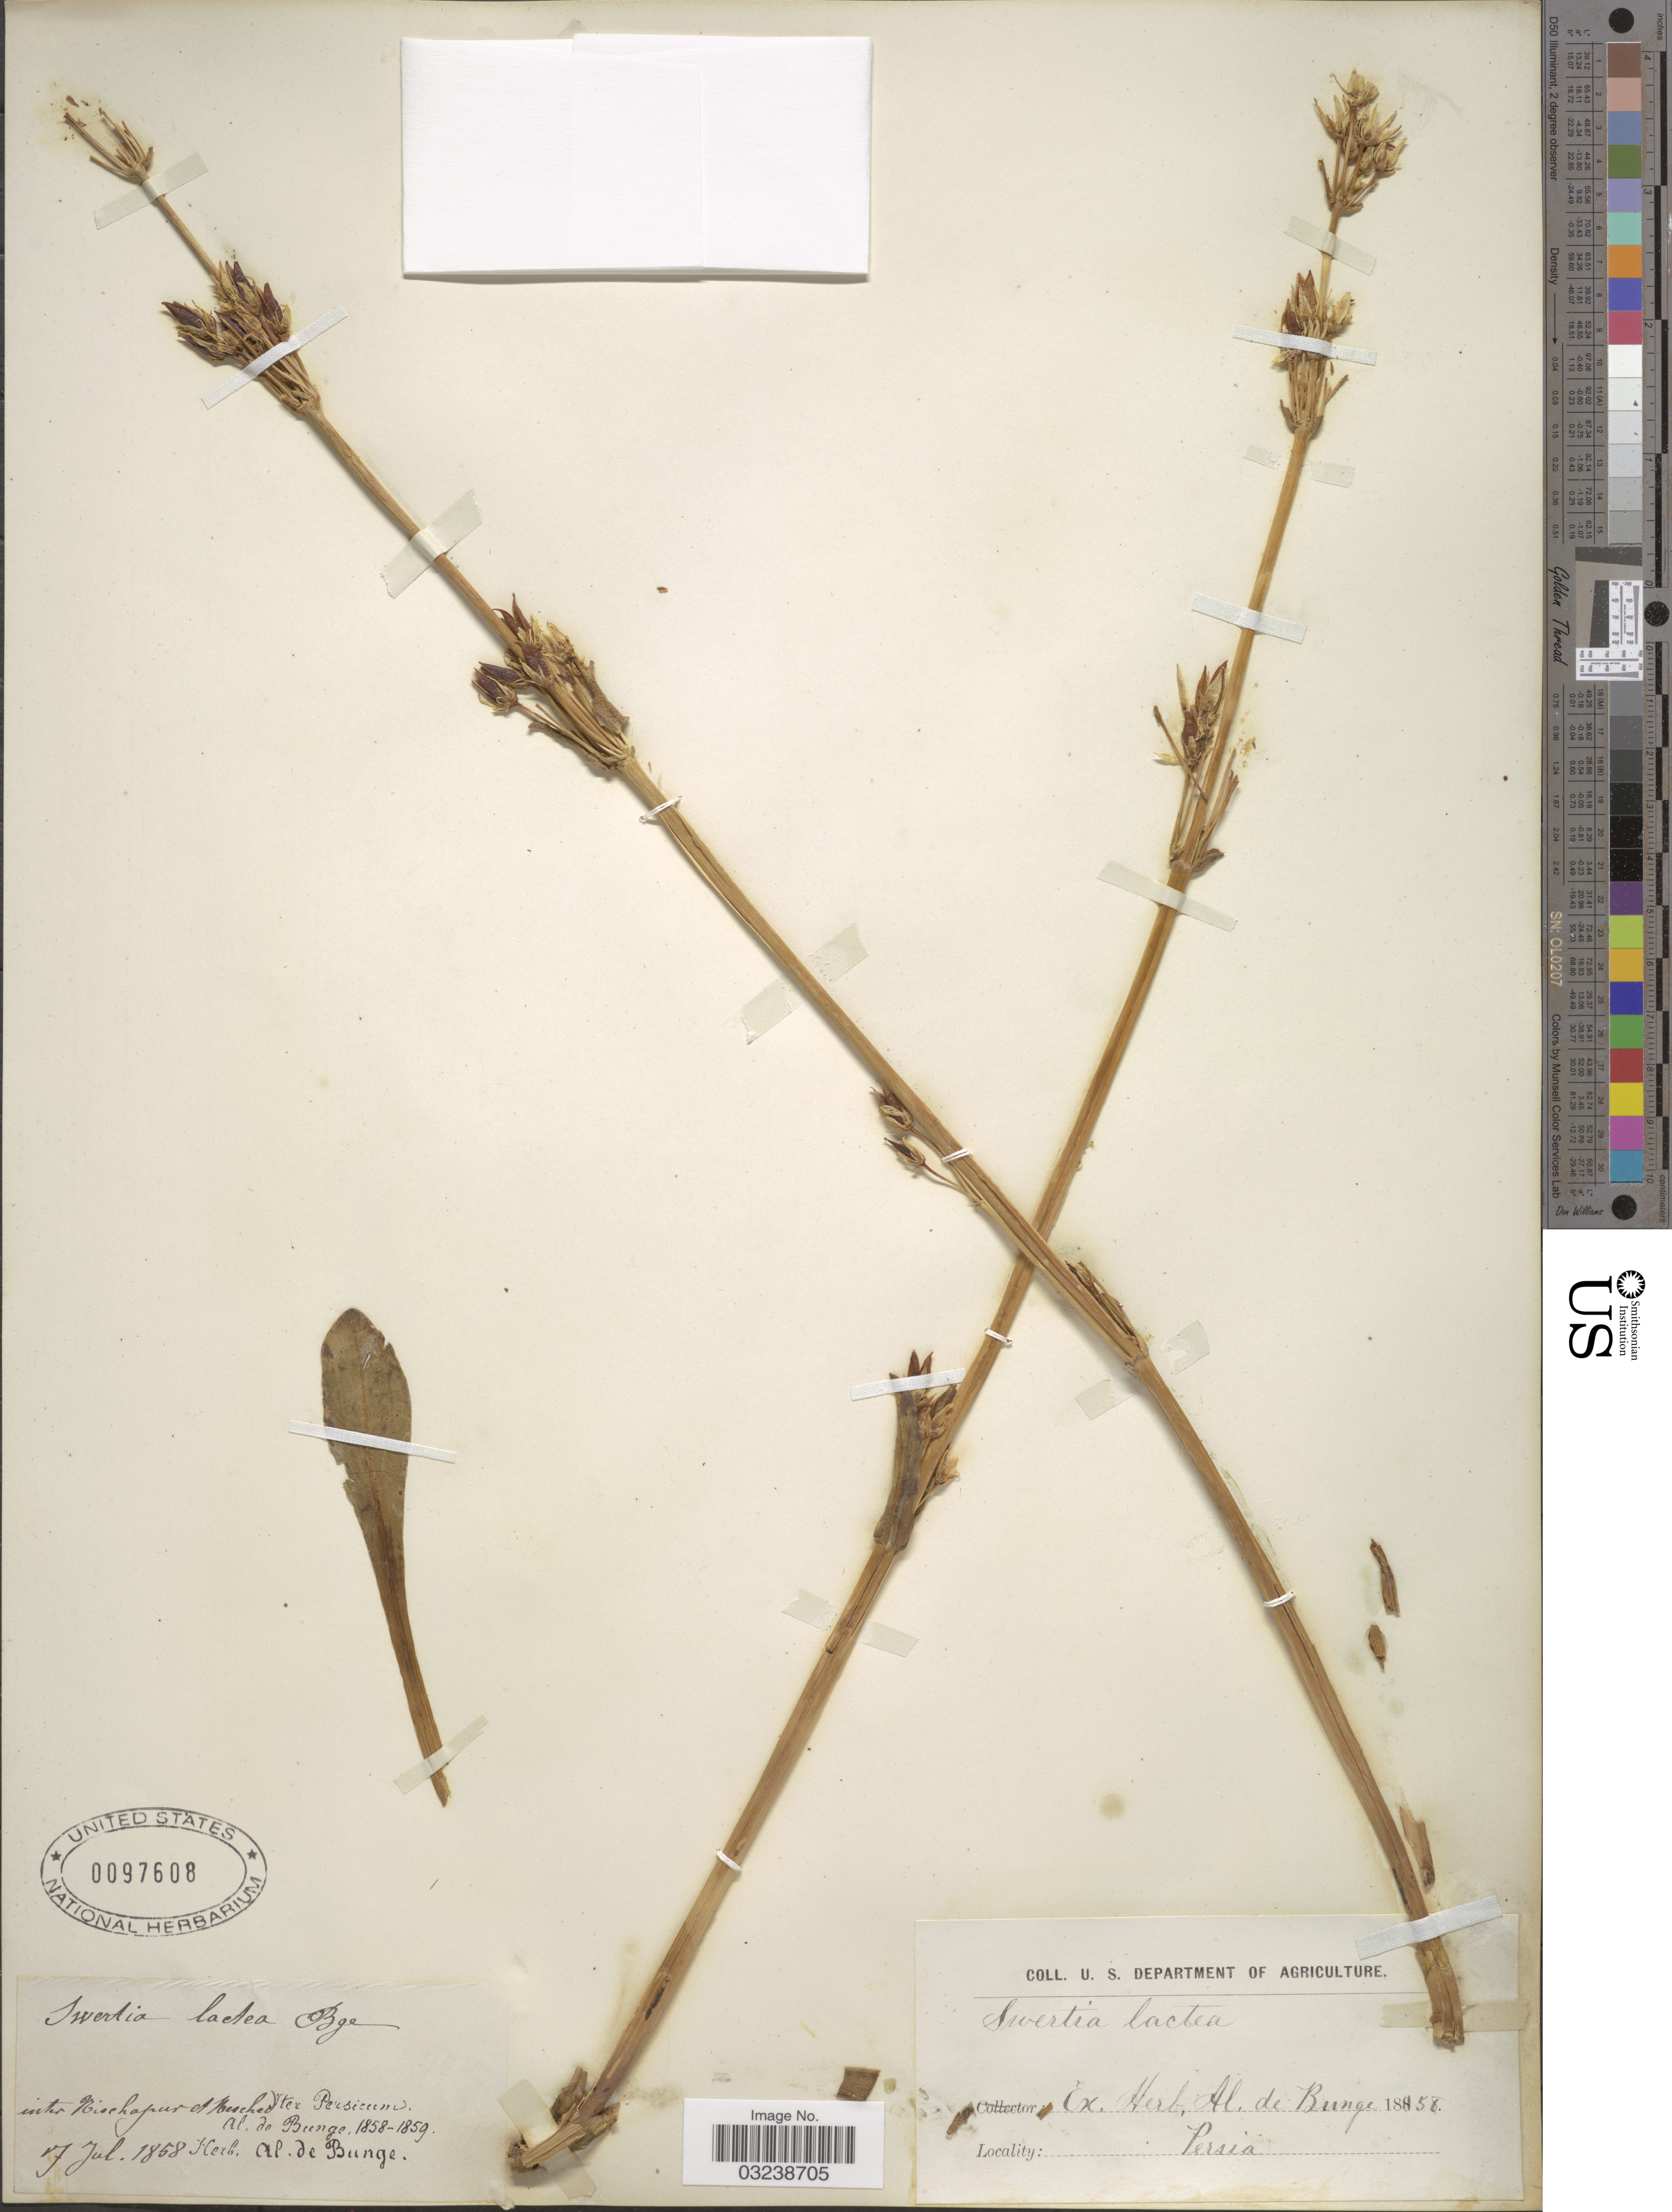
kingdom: Plantae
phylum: Tracheophyta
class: Magnoliopsida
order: Gentianales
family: Gentianaceae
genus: Swertia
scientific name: Swertia lactea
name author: Bunge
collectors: A. de Bunge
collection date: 1858-07-07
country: Iran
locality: Inter Nischapur et Nesched. [interpreted]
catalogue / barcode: US 97608